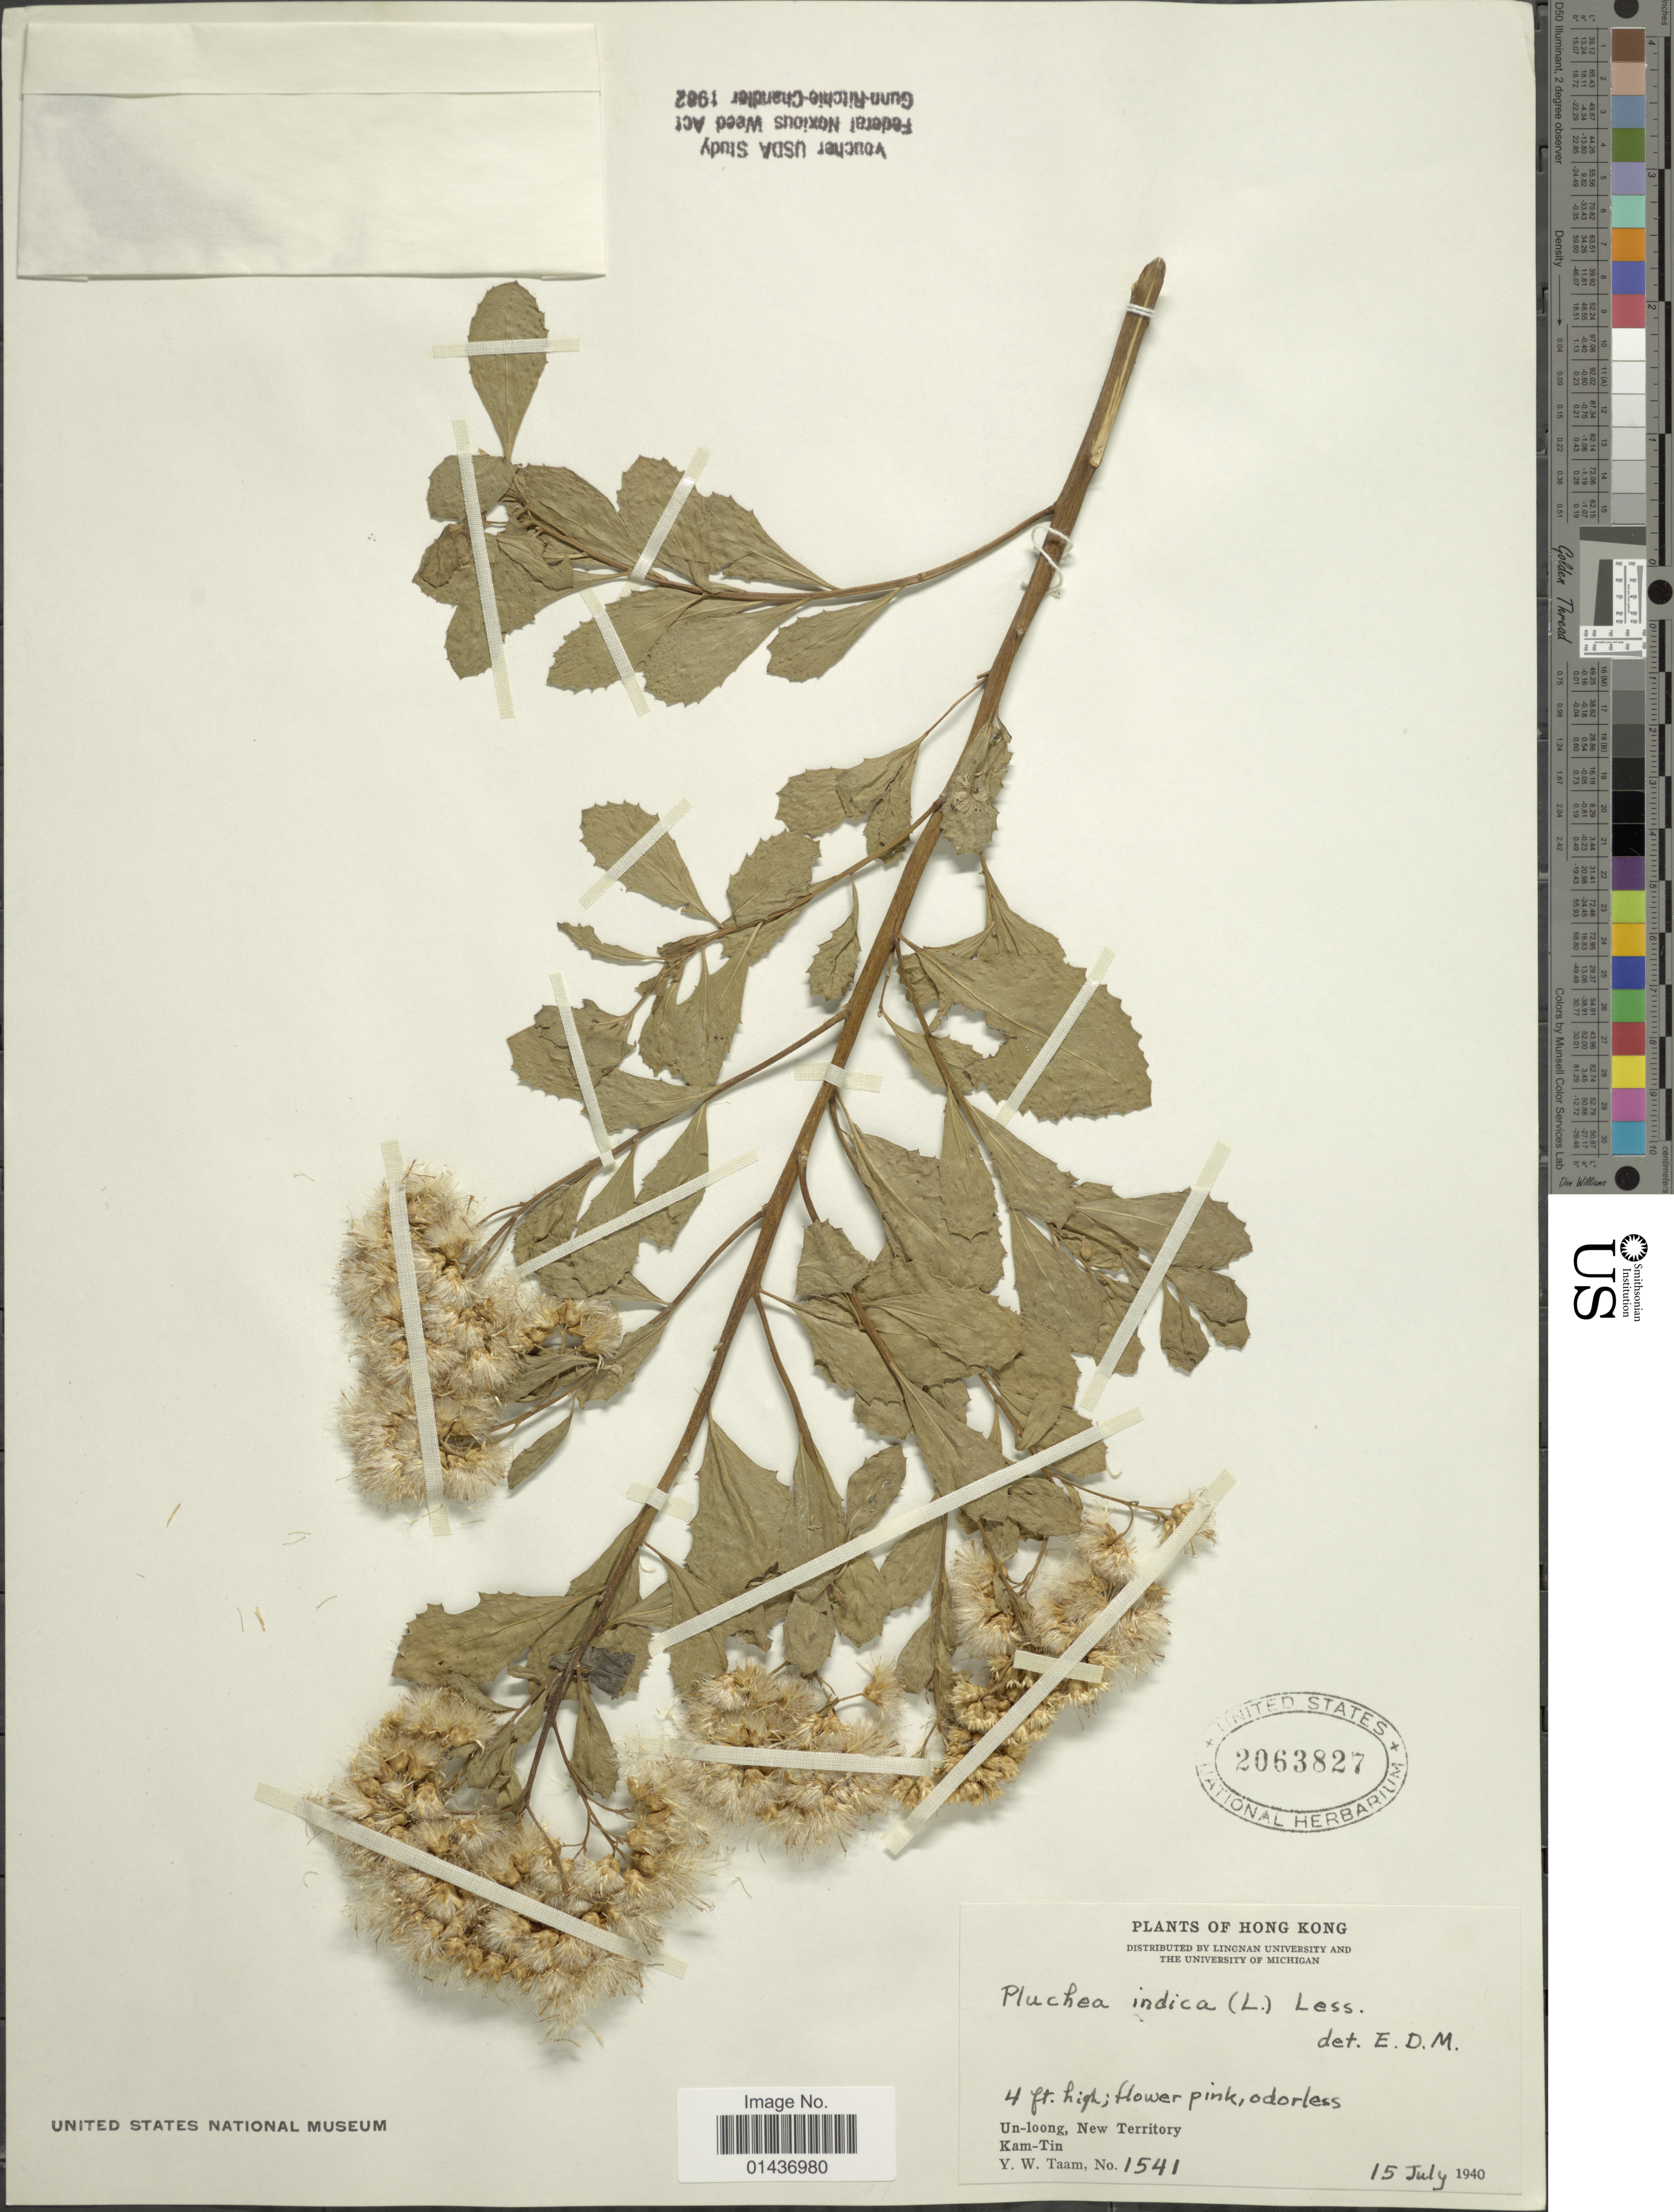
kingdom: Plantae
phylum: Tracheophyta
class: Magnoliopsida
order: Asterales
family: Asteraceae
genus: Pluchea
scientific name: Pluchea indica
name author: (L.) Less.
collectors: Y. W. Taam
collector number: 1541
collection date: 1940-07-15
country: China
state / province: Hong Kong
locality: Un-loong, New Territory, Kam-Tin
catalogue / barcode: US 2063827